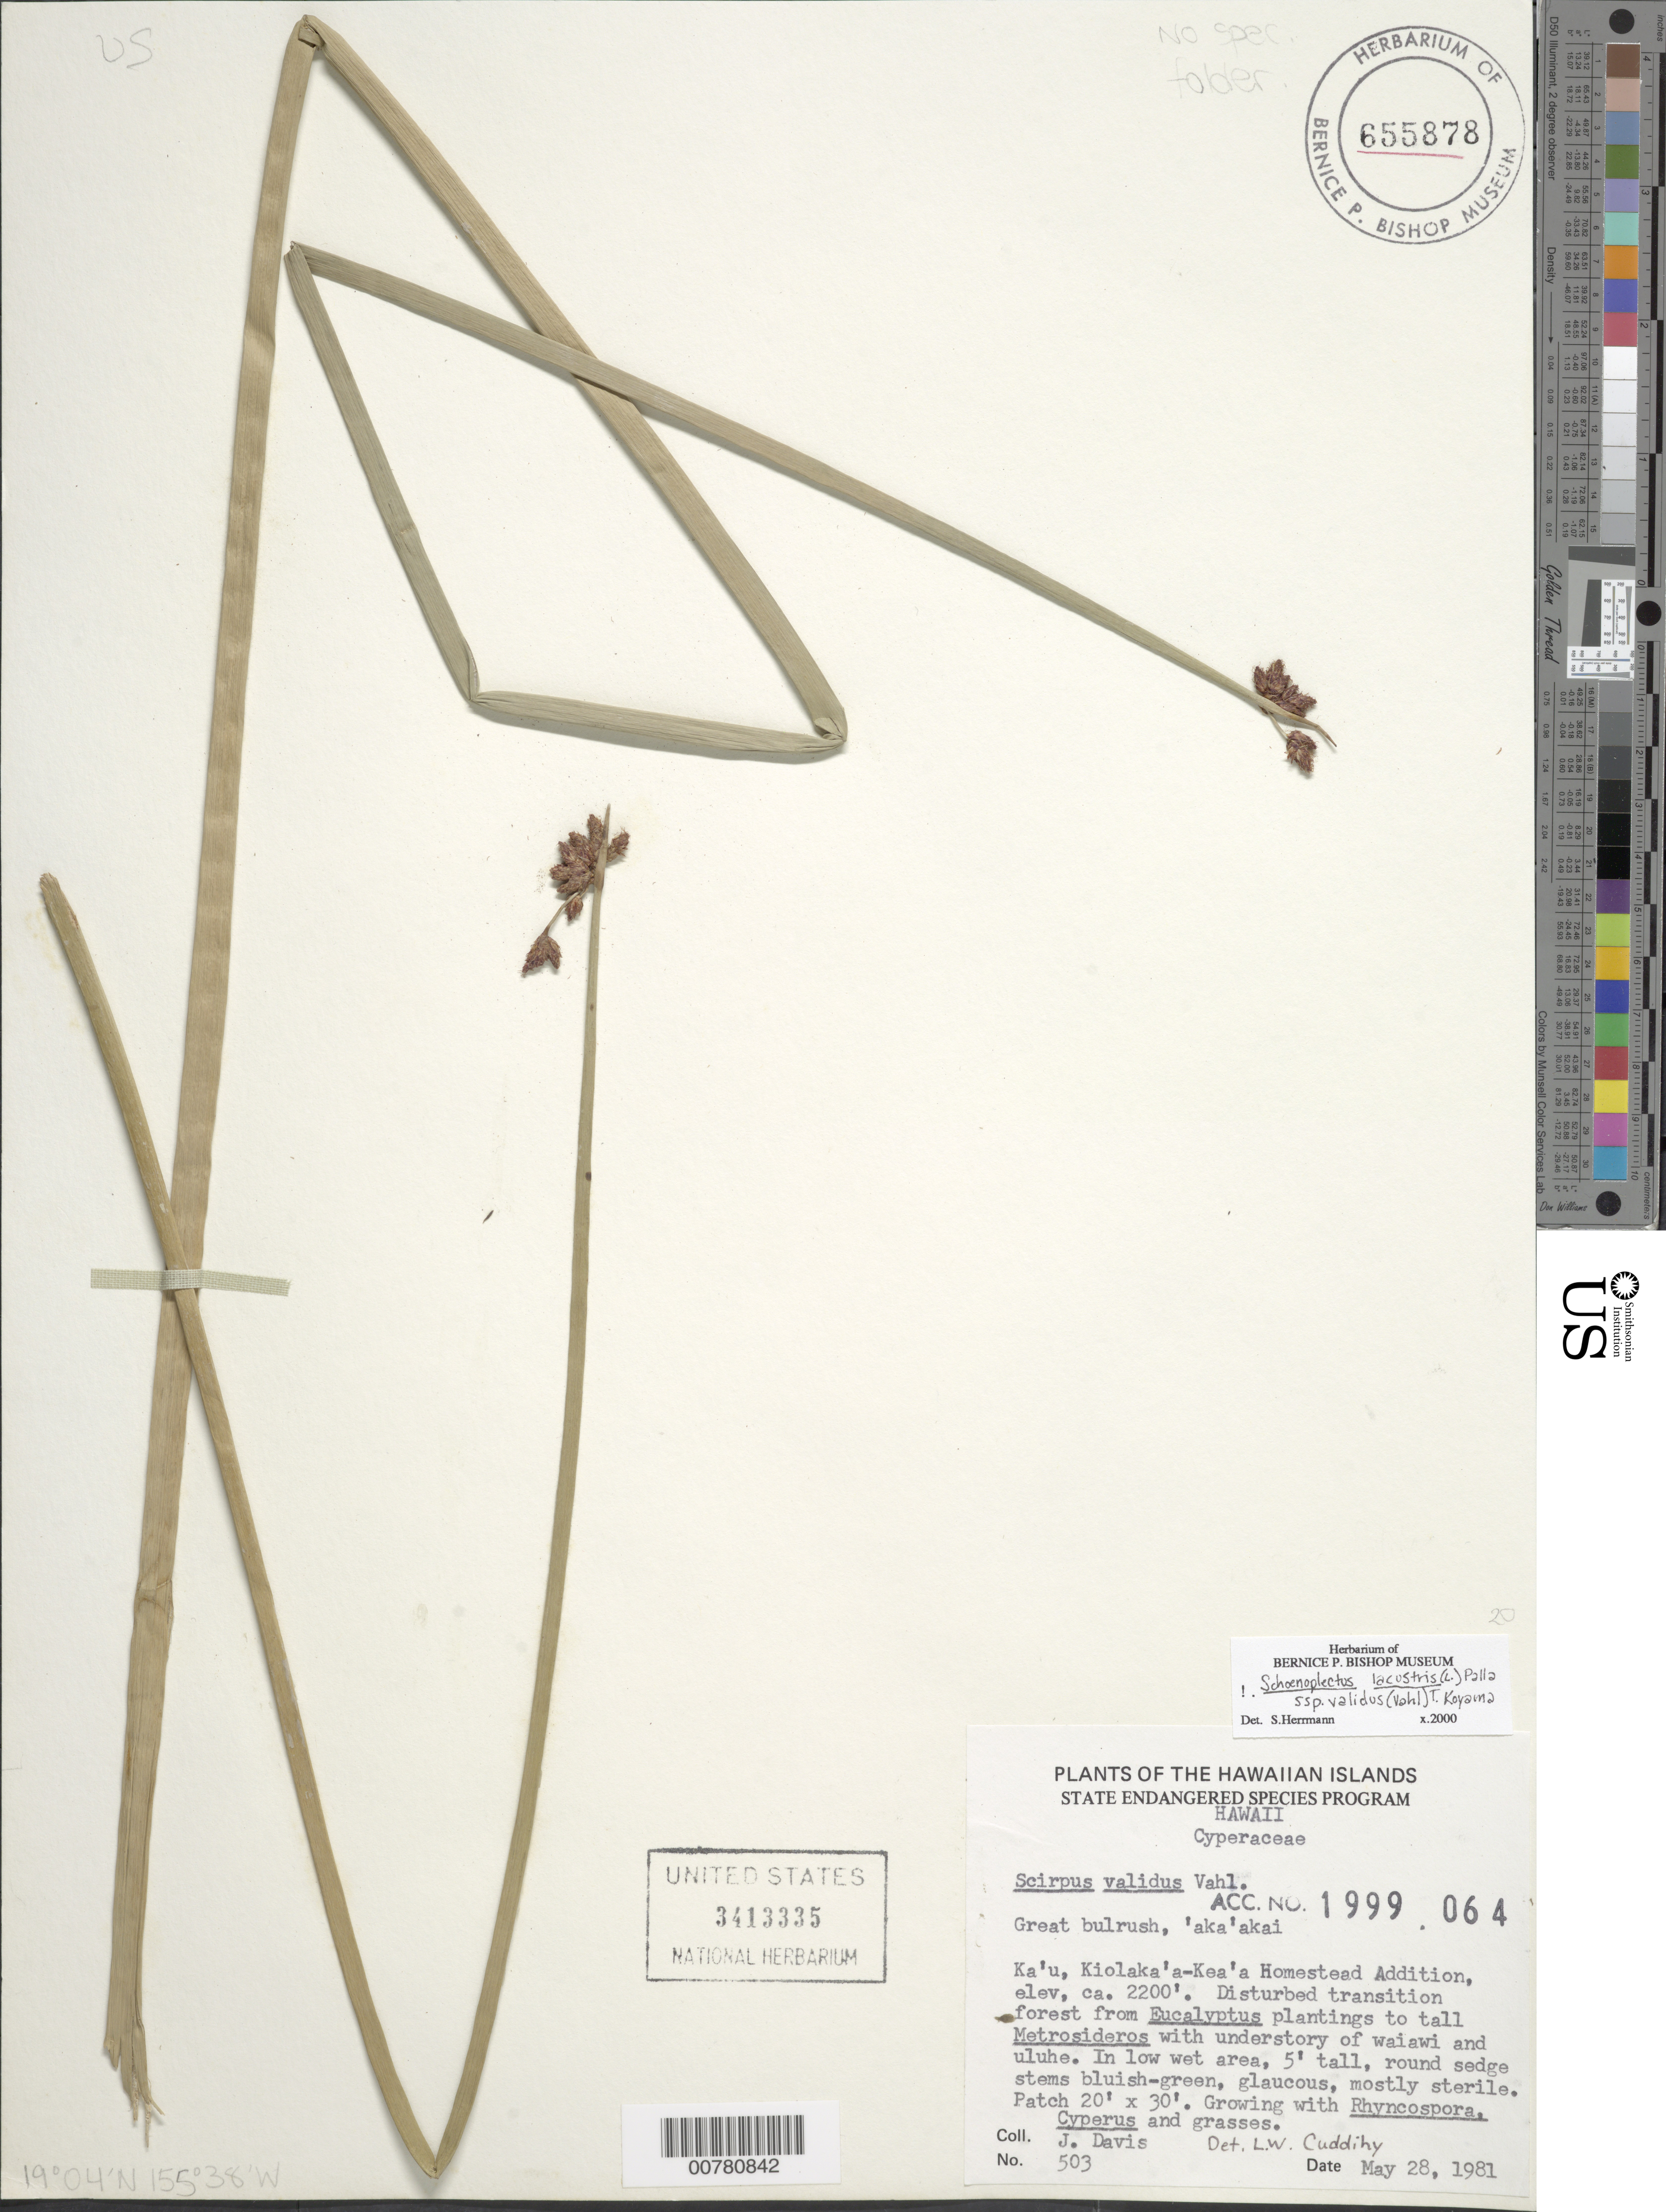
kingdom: Plantae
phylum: Tracheophyta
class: Liliopsida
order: Poales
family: Cyperaceae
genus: Schoenoplectus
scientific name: Schoenoplectus tabernaemontani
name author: (C.C. Gmel.) Palla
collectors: J. Davis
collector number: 503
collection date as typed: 28 May 1981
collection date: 1981-05-28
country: United States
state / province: Hawaii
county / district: Hawaii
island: Hawaii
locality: Ka'u, Kiolaka'a - Kea'a Homestead Addition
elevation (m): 670.6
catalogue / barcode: US 3413335